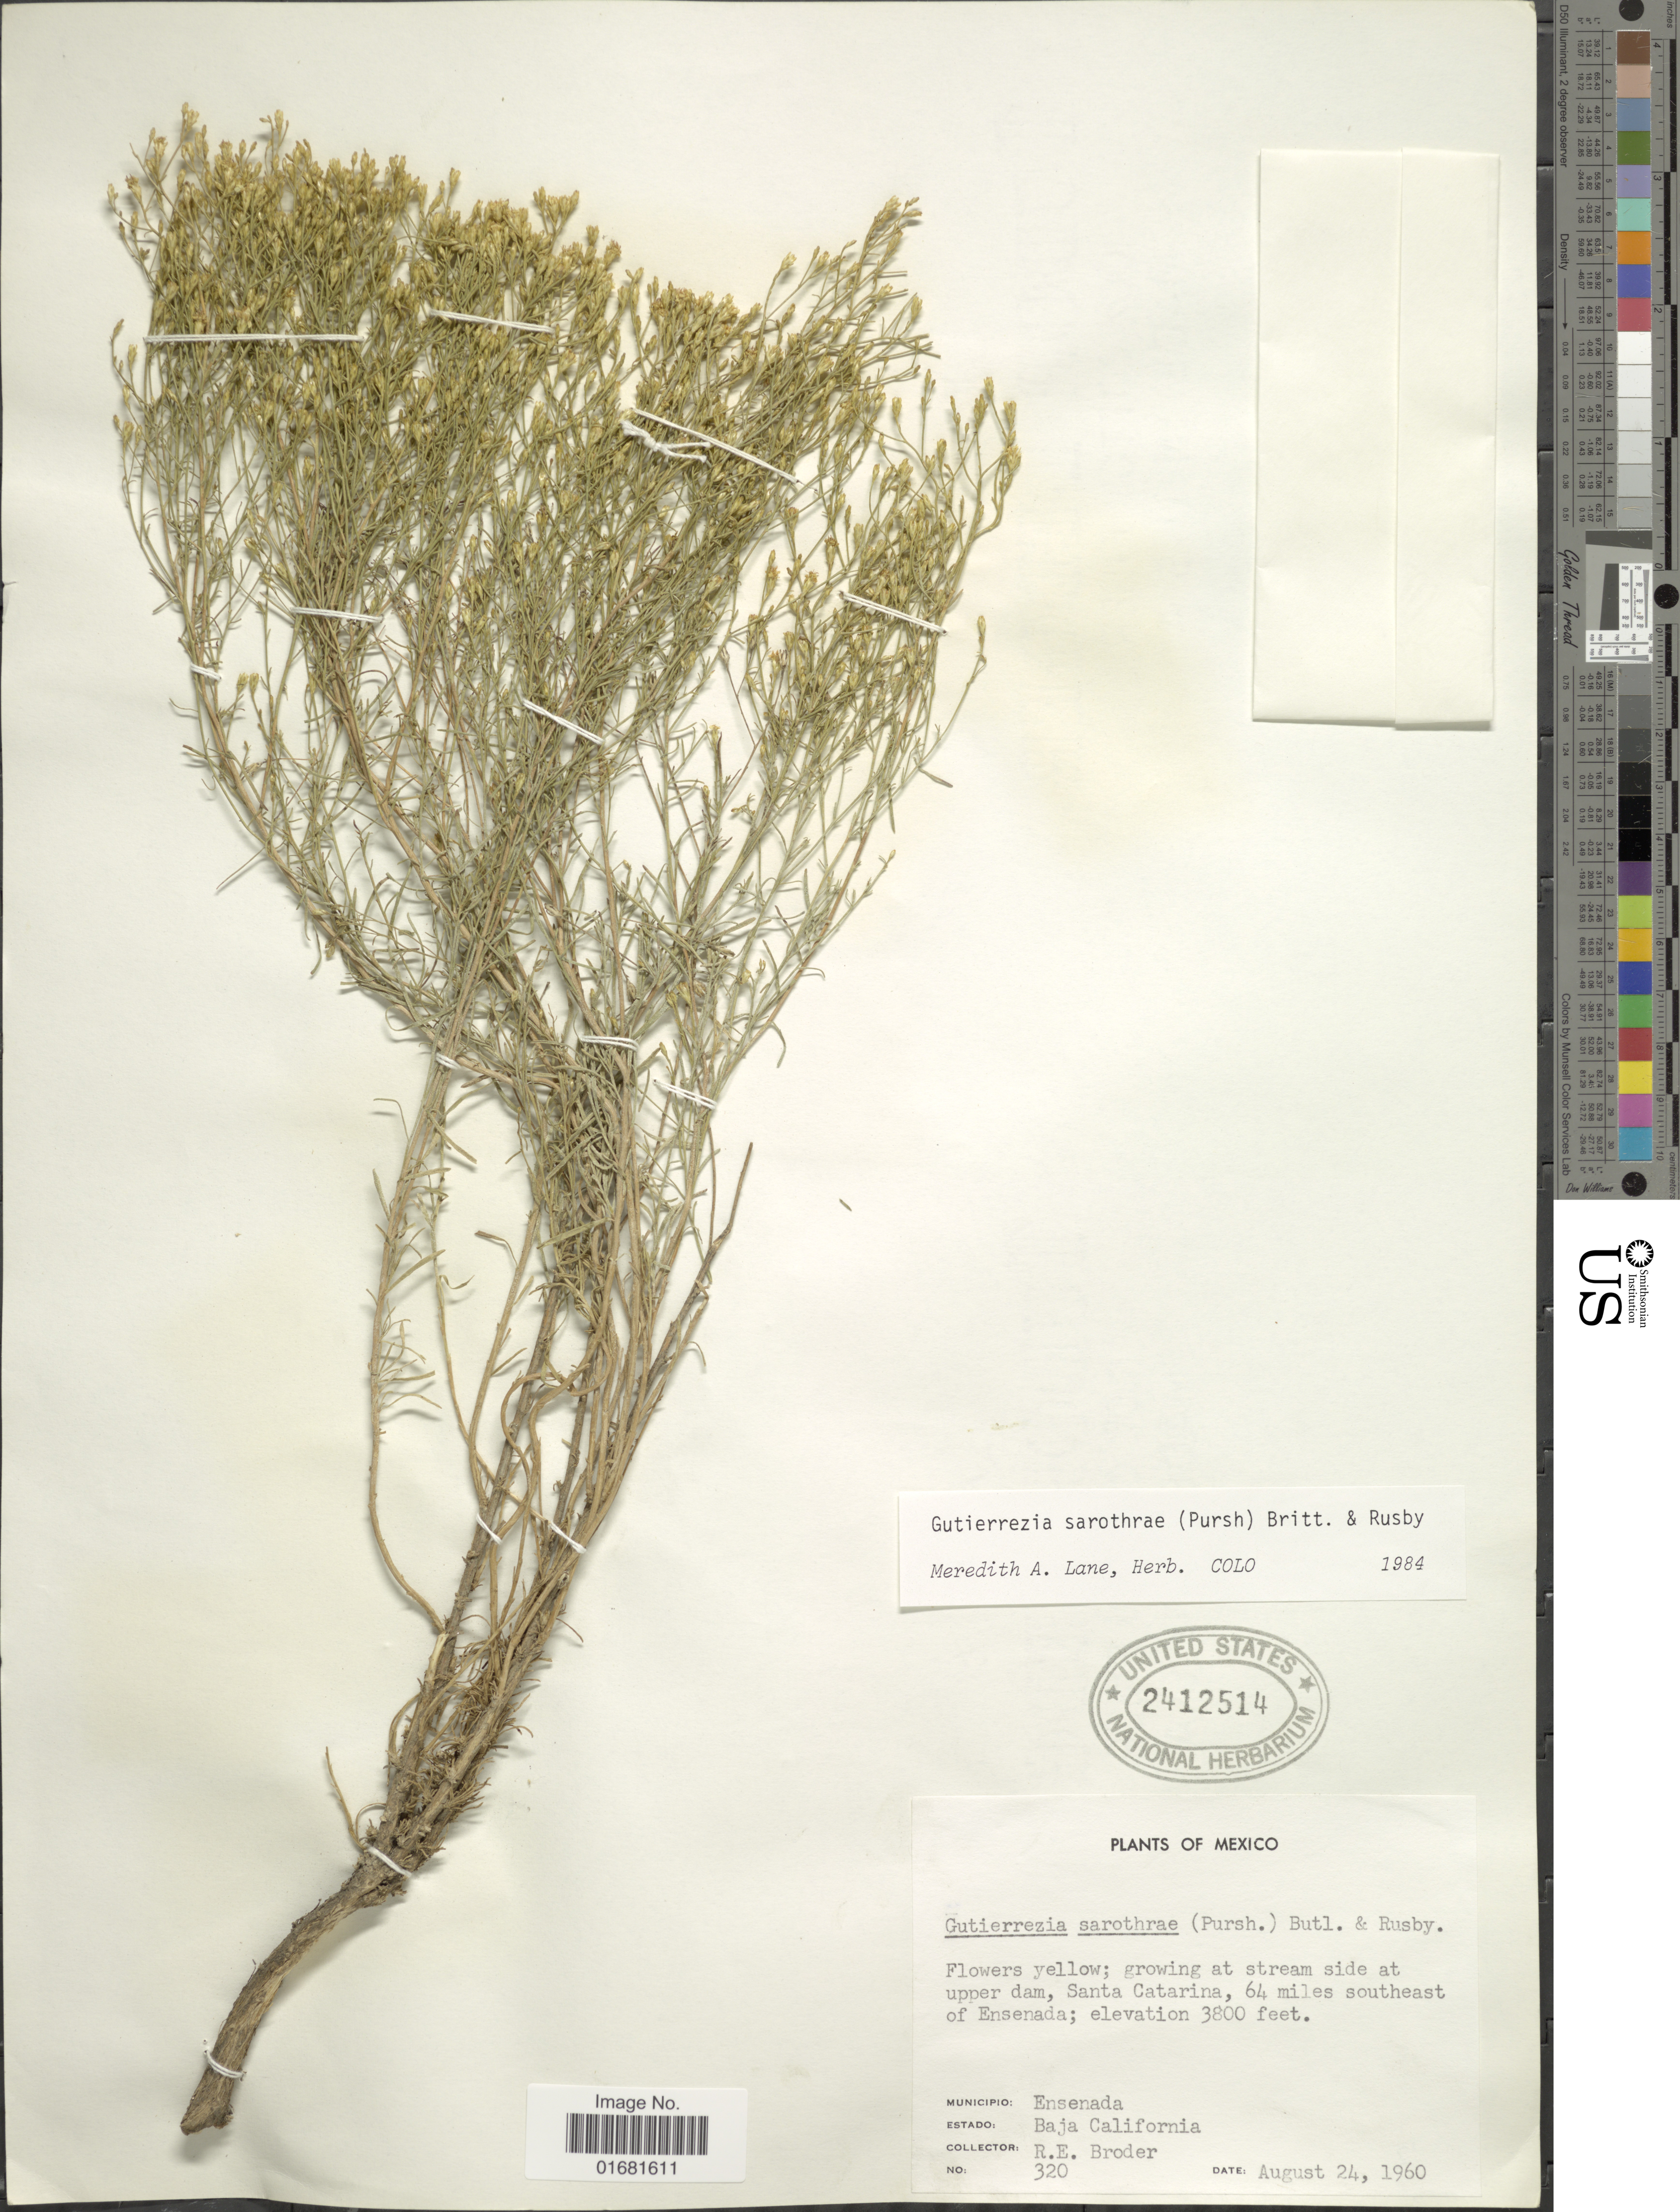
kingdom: Plantae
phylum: Tracheophyta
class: Magnoliopsida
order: Asterales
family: Asteraceae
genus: Gutierrezia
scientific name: Gutierrezia sarothrae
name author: (Pursh) Britton & Rusby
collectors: R. Broder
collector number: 320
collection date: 1960-08-24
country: Mexico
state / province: Baja California Norte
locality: Municipio: Ensenada. Estado: Baja California. growing at stream side at upper dam, Santa Catarina, 64 miles southeast of Ensenada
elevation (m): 1158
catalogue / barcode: US 2412514